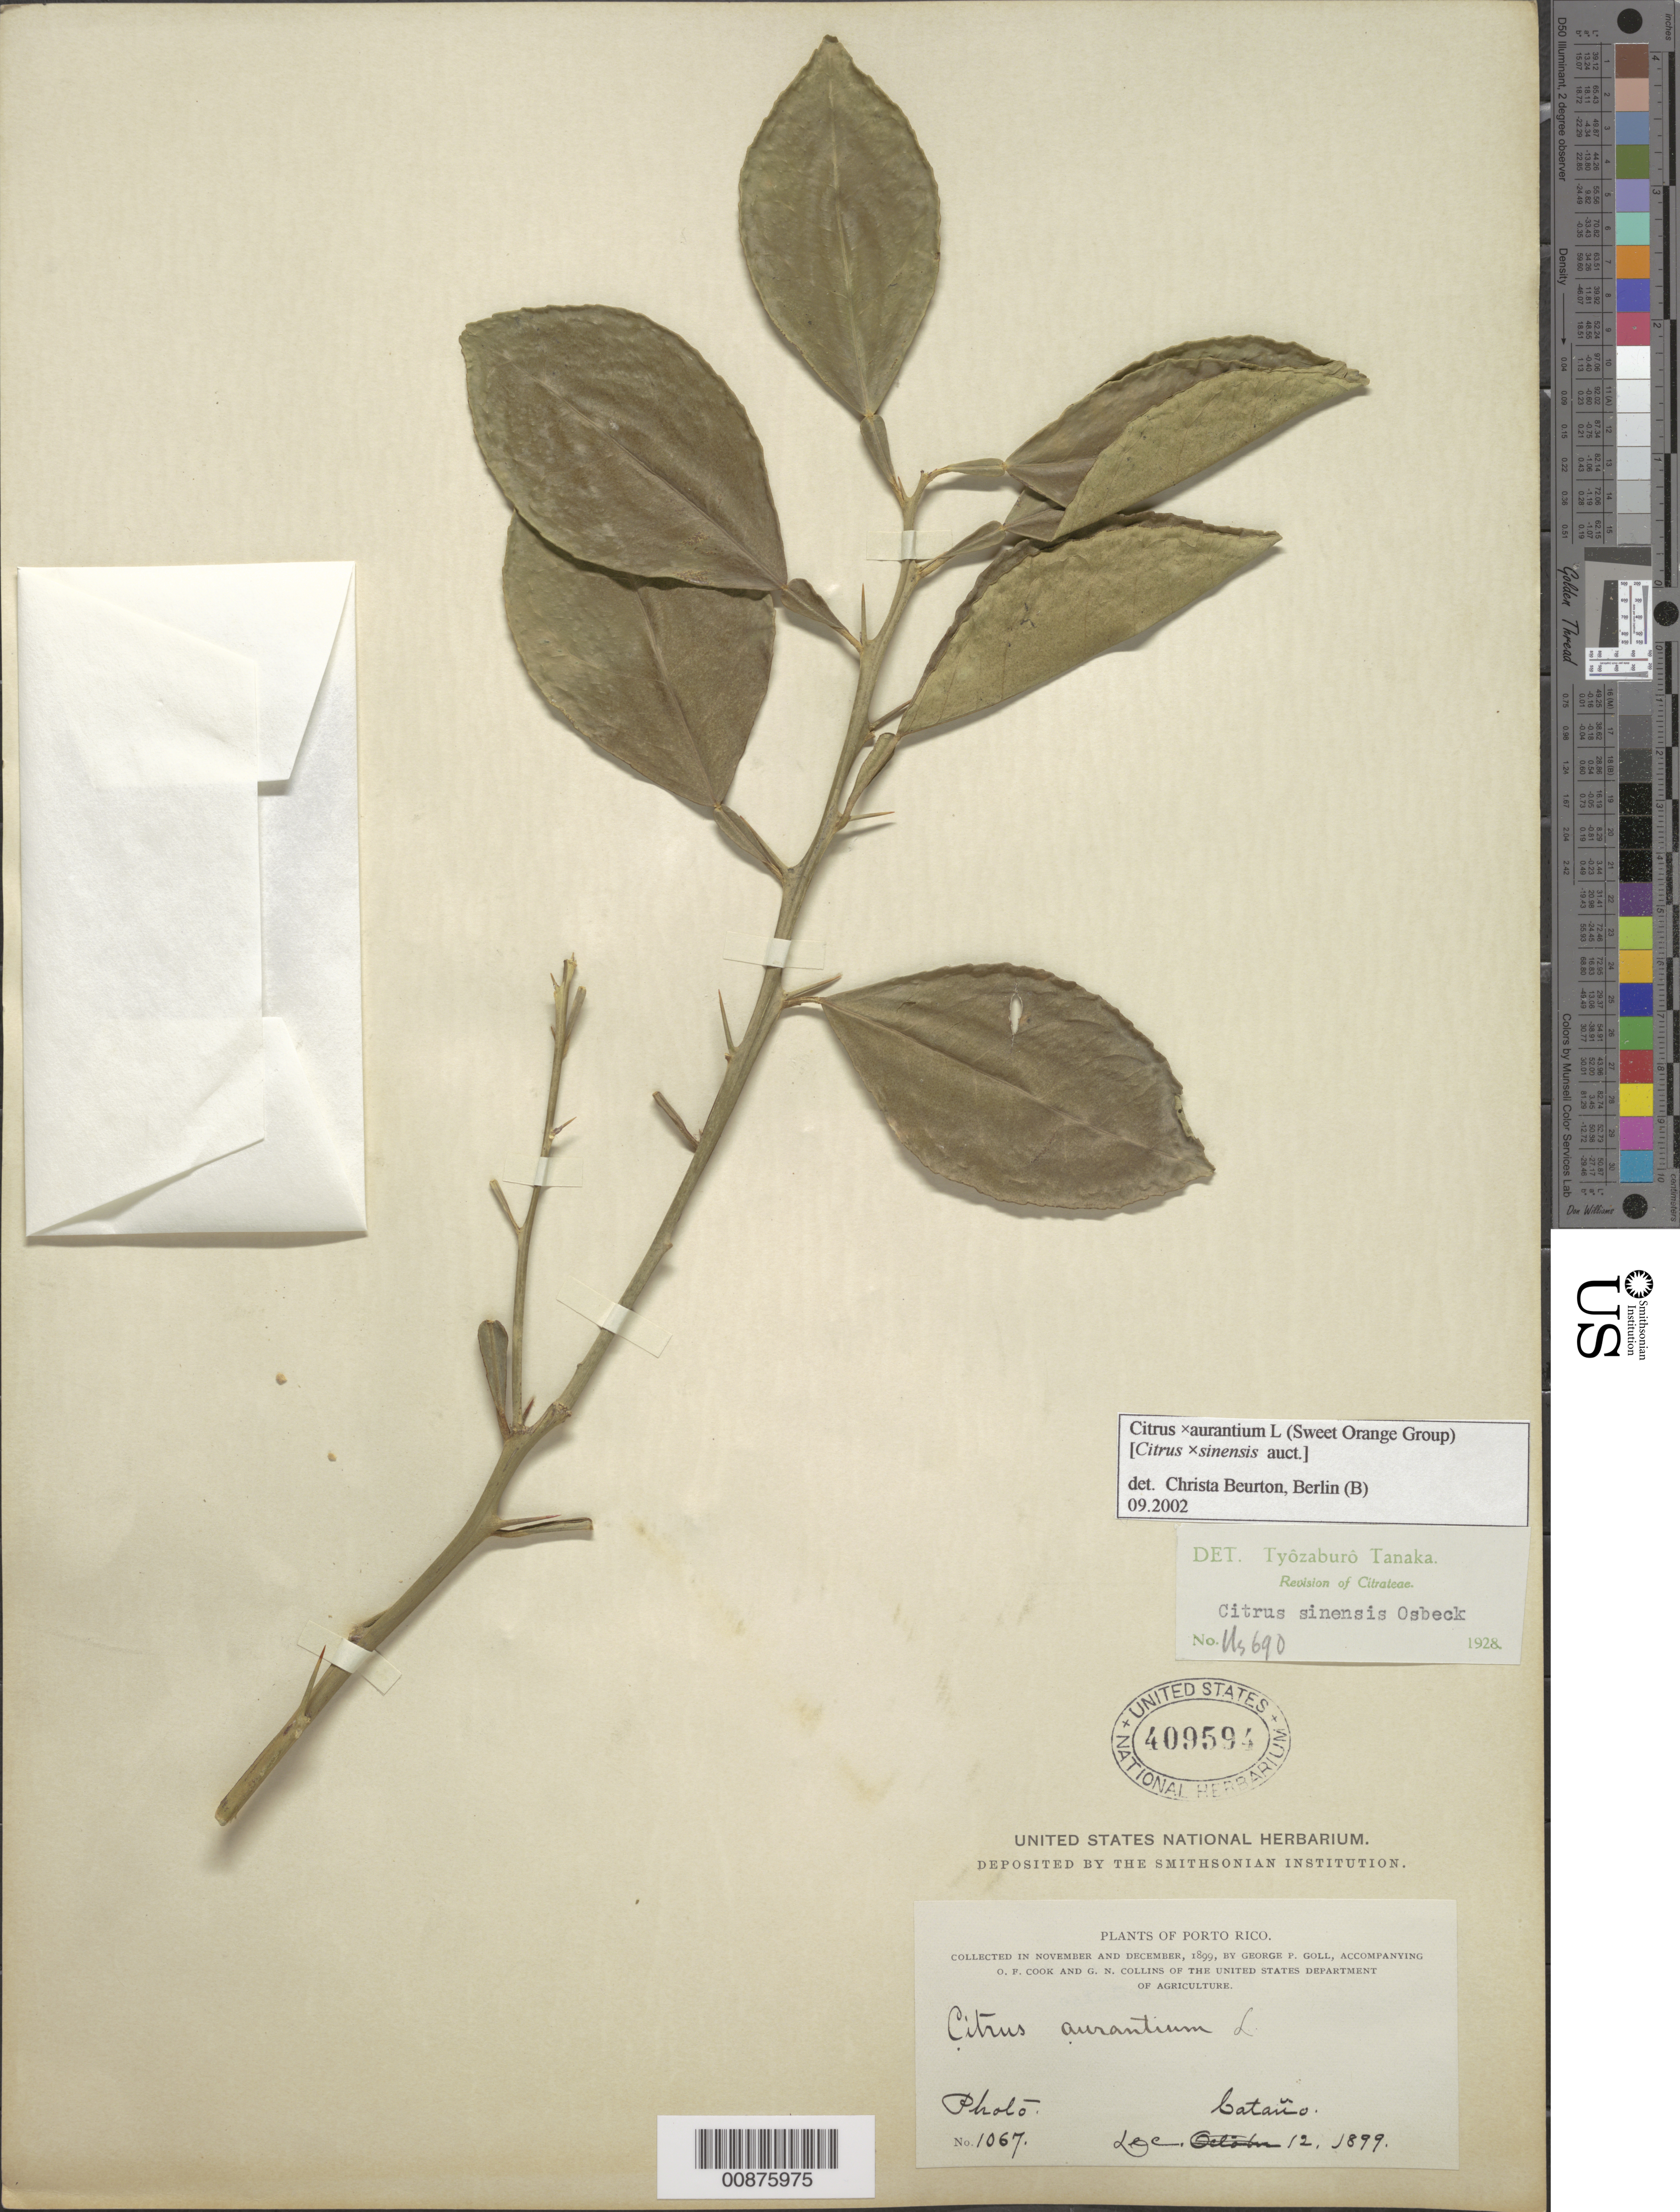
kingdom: Plantae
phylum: Tracheophyta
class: Magnoliopsida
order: Sapindales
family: Rutaceae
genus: Citrus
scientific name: Citrus maxima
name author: (Burm.) Merr.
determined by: Beurton, C.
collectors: G. Goll, O. F. Cook & G. N. Collins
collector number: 1067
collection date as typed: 12 Dec 1899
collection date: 1899-12-12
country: Puerto Rico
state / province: Bayamón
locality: Cataño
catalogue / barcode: US 409594